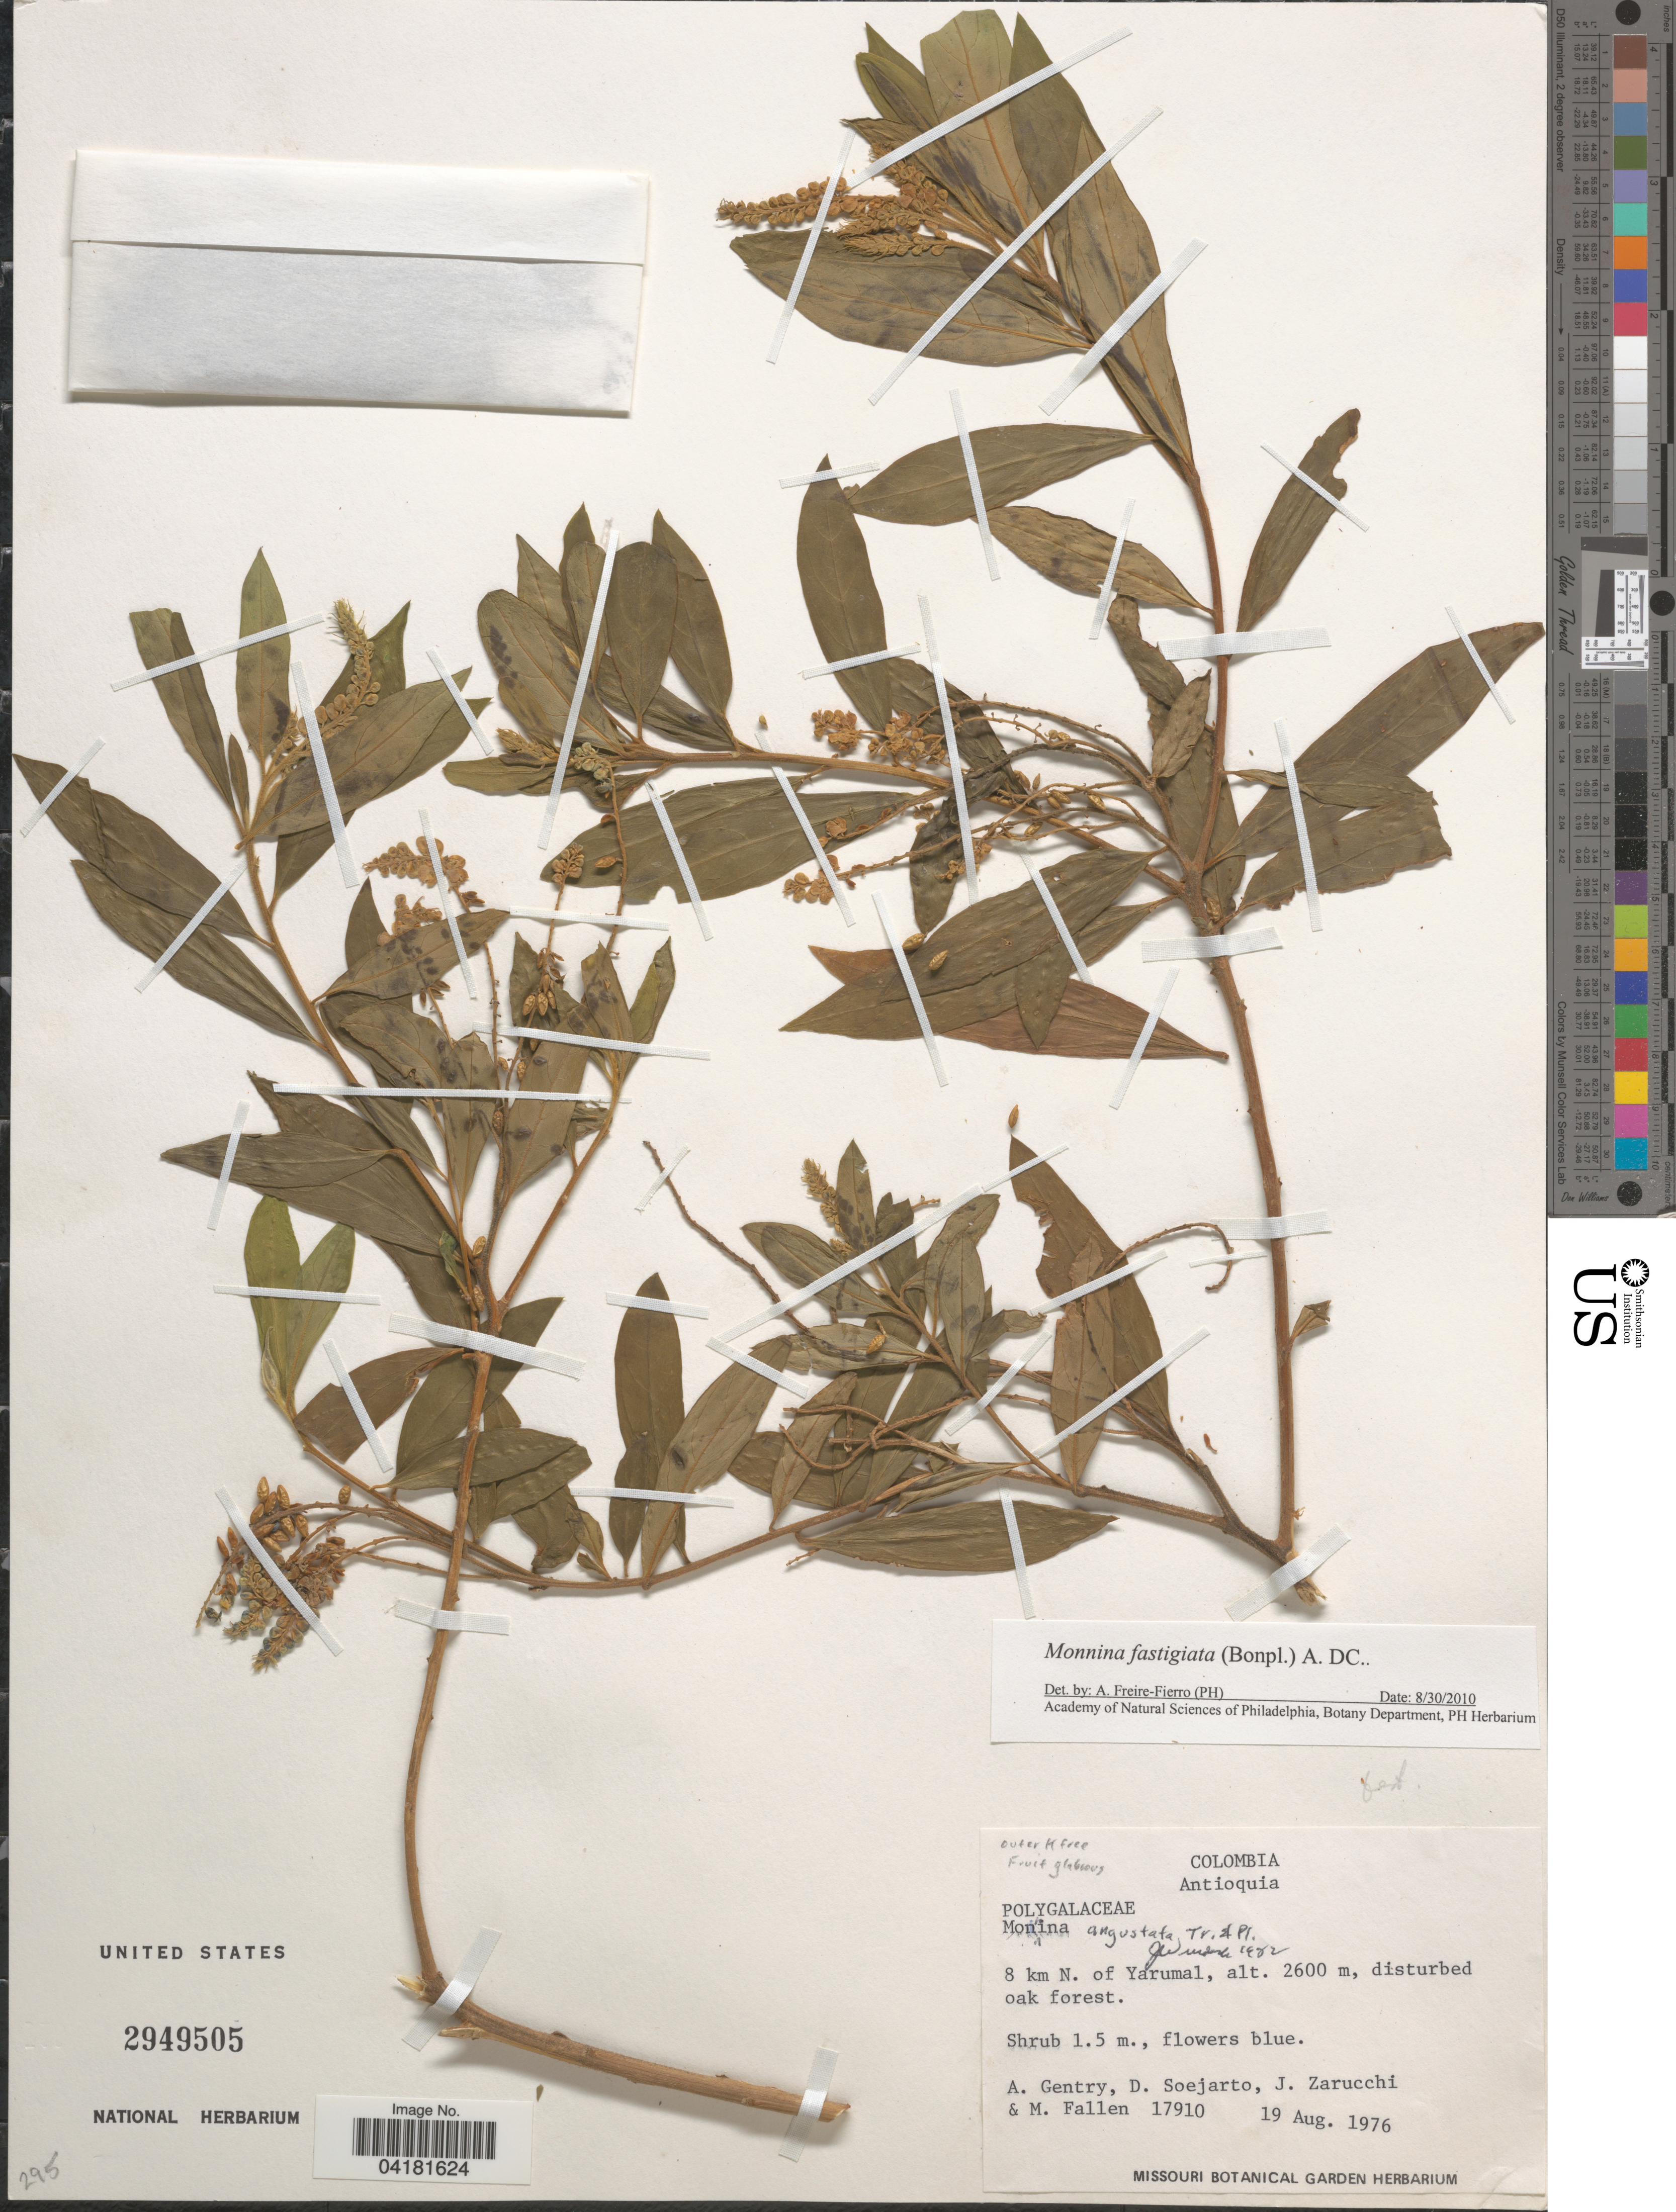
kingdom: Plantae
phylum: Tracheophyta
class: Magnoliopsida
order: Fabales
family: Polygalaceae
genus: Monnina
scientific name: Monnina fastigiata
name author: (Bonpl.) DC.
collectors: A. H. Gentry, D. Soejarto, J. L. Zarucchi & M. Fallen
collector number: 17910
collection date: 1976-08-19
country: Colombia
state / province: Antioquia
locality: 8 km N. of Yarumel.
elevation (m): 2600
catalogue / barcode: US 2949505